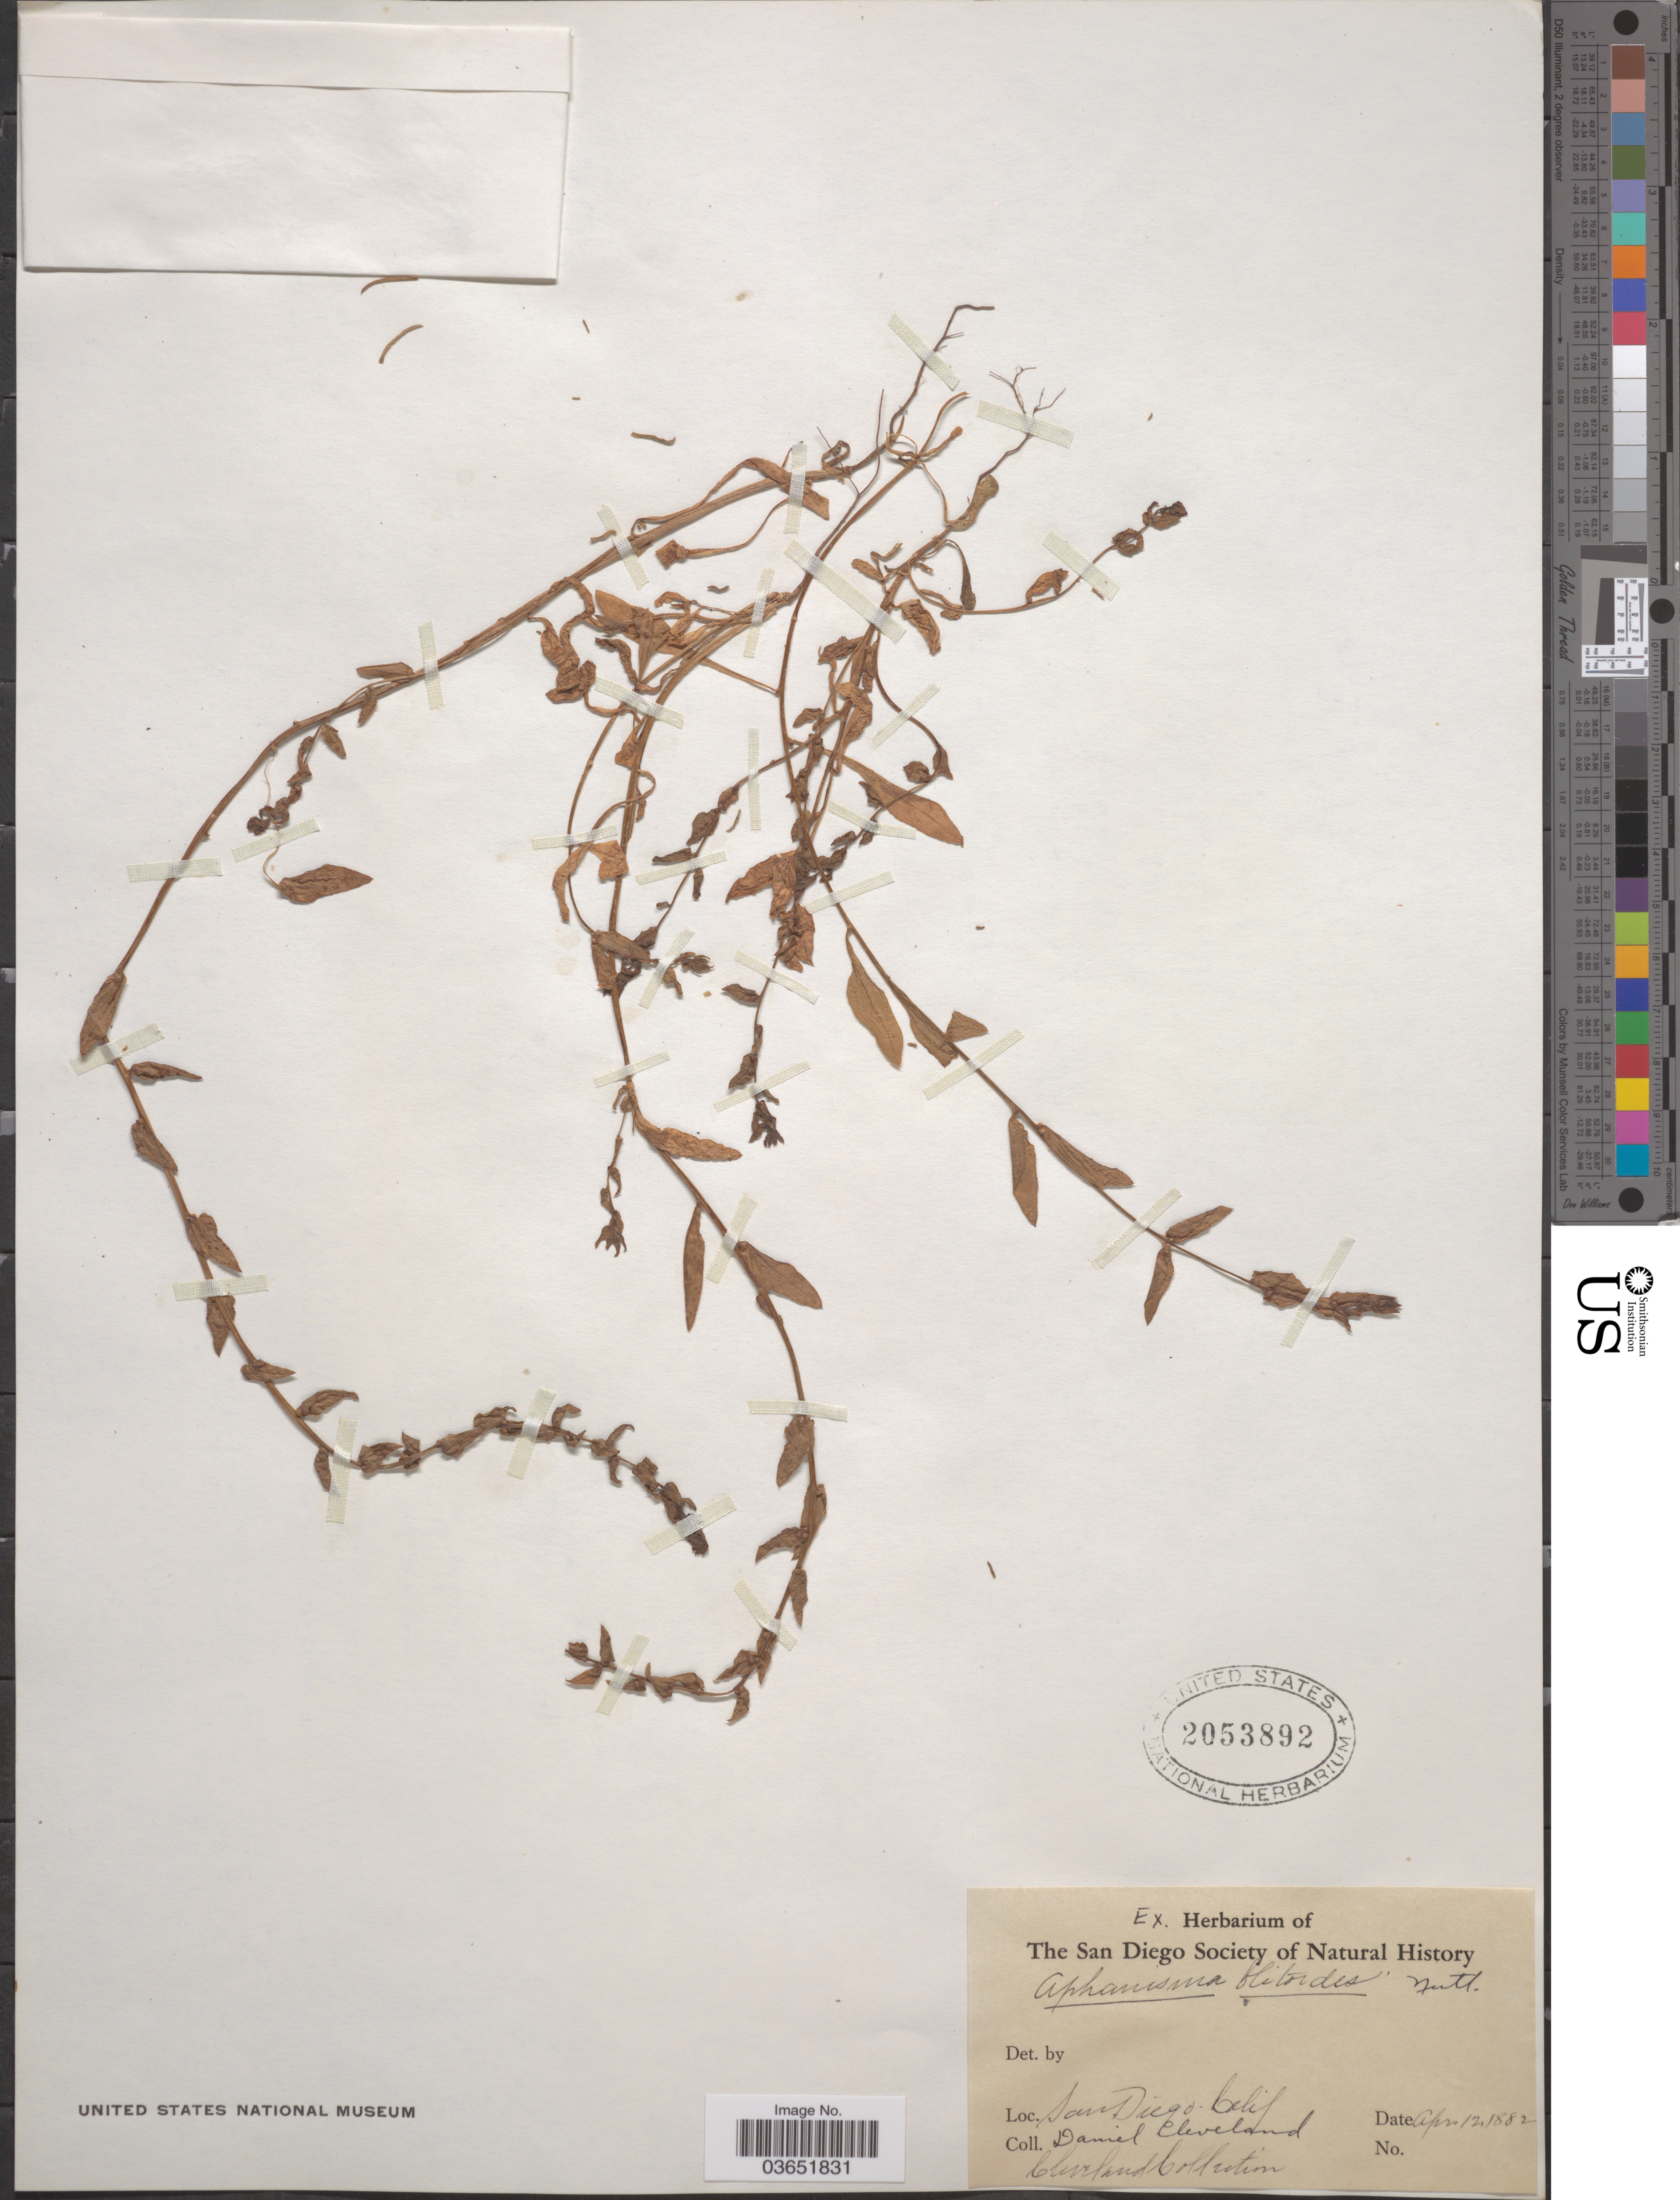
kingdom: Plantae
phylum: Tracheophyta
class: Magnoliopsida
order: Caryophyllales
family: Amaranthaceae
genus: Aphanisma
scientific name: Aphanisma blitoides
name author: Nutt. ex Moq.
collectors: D. Cleveland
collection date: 1882-04-12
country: United States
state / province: California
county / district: San Diego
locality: San Diego.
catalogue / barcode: US 2053892